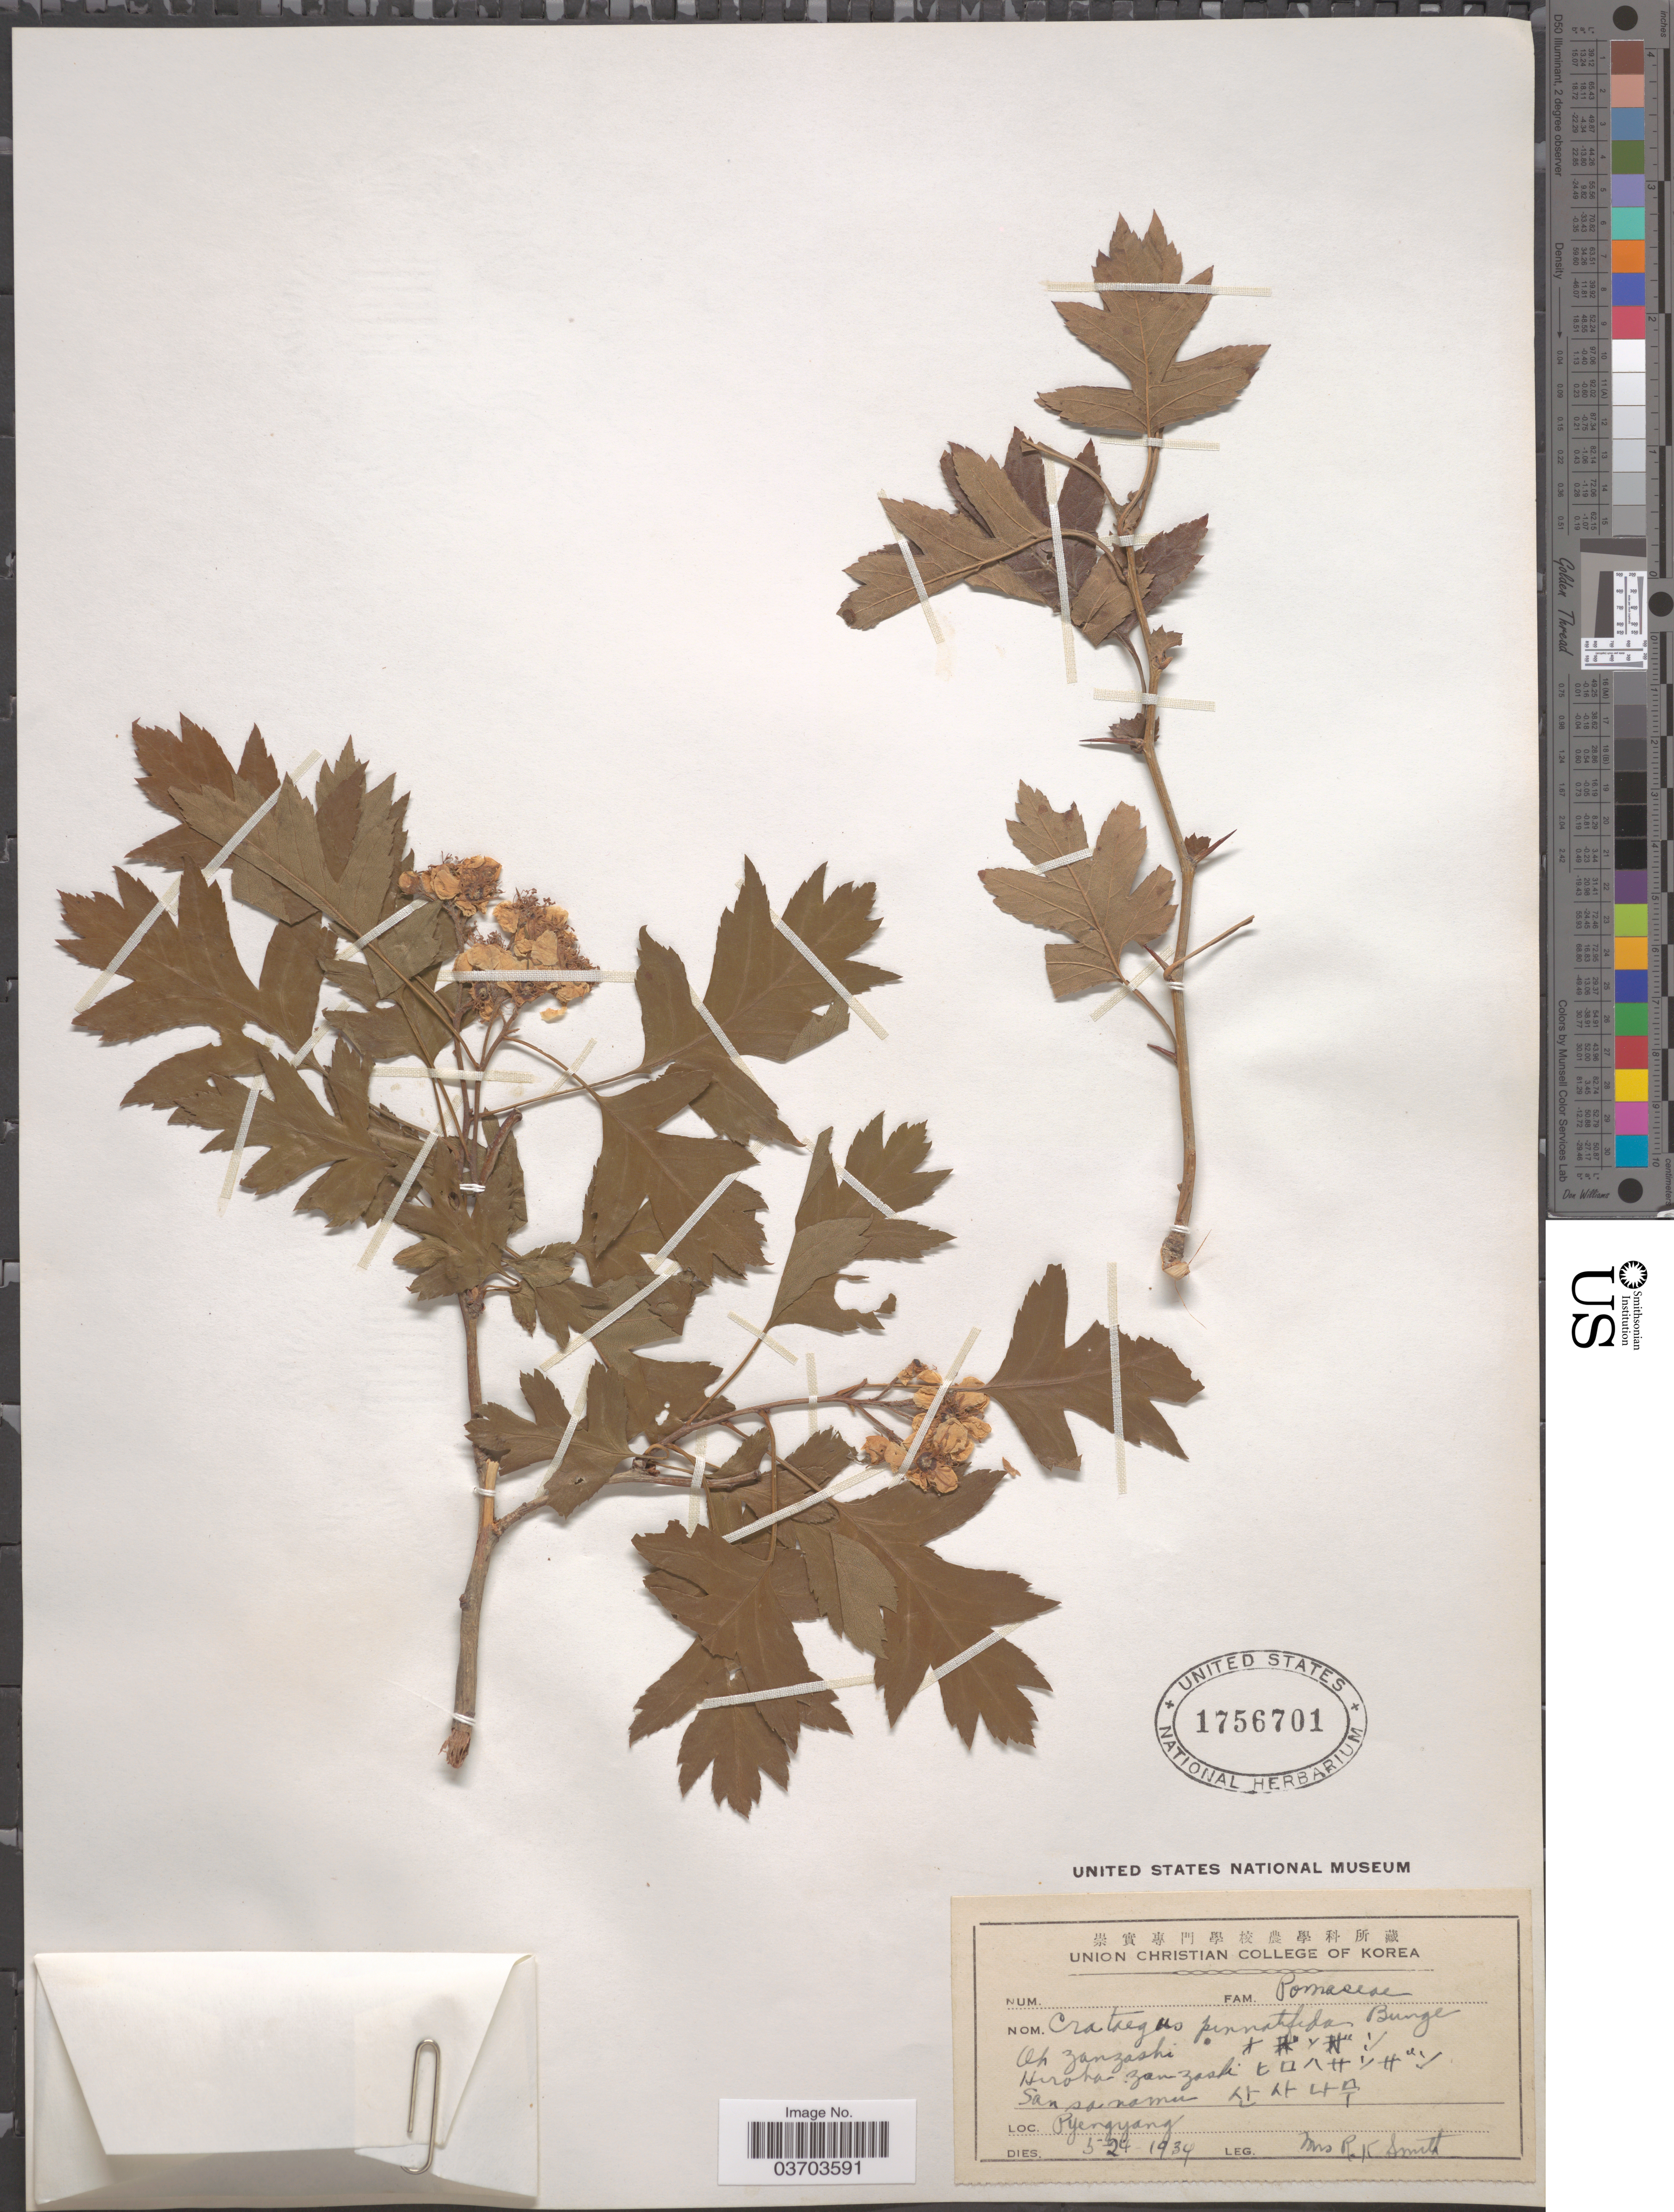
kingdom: Plantae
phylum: Tracheophyta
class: Magnoliopsida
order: Rosales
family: Rosaceae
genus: Crataegus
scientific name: Crataegus pinnatifida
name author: Bunge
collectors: Mrs. R. K. Smith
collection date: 1939-05-24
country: North Korea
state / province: P'yongyang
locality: Pyengyang.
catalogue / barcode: US 1756701